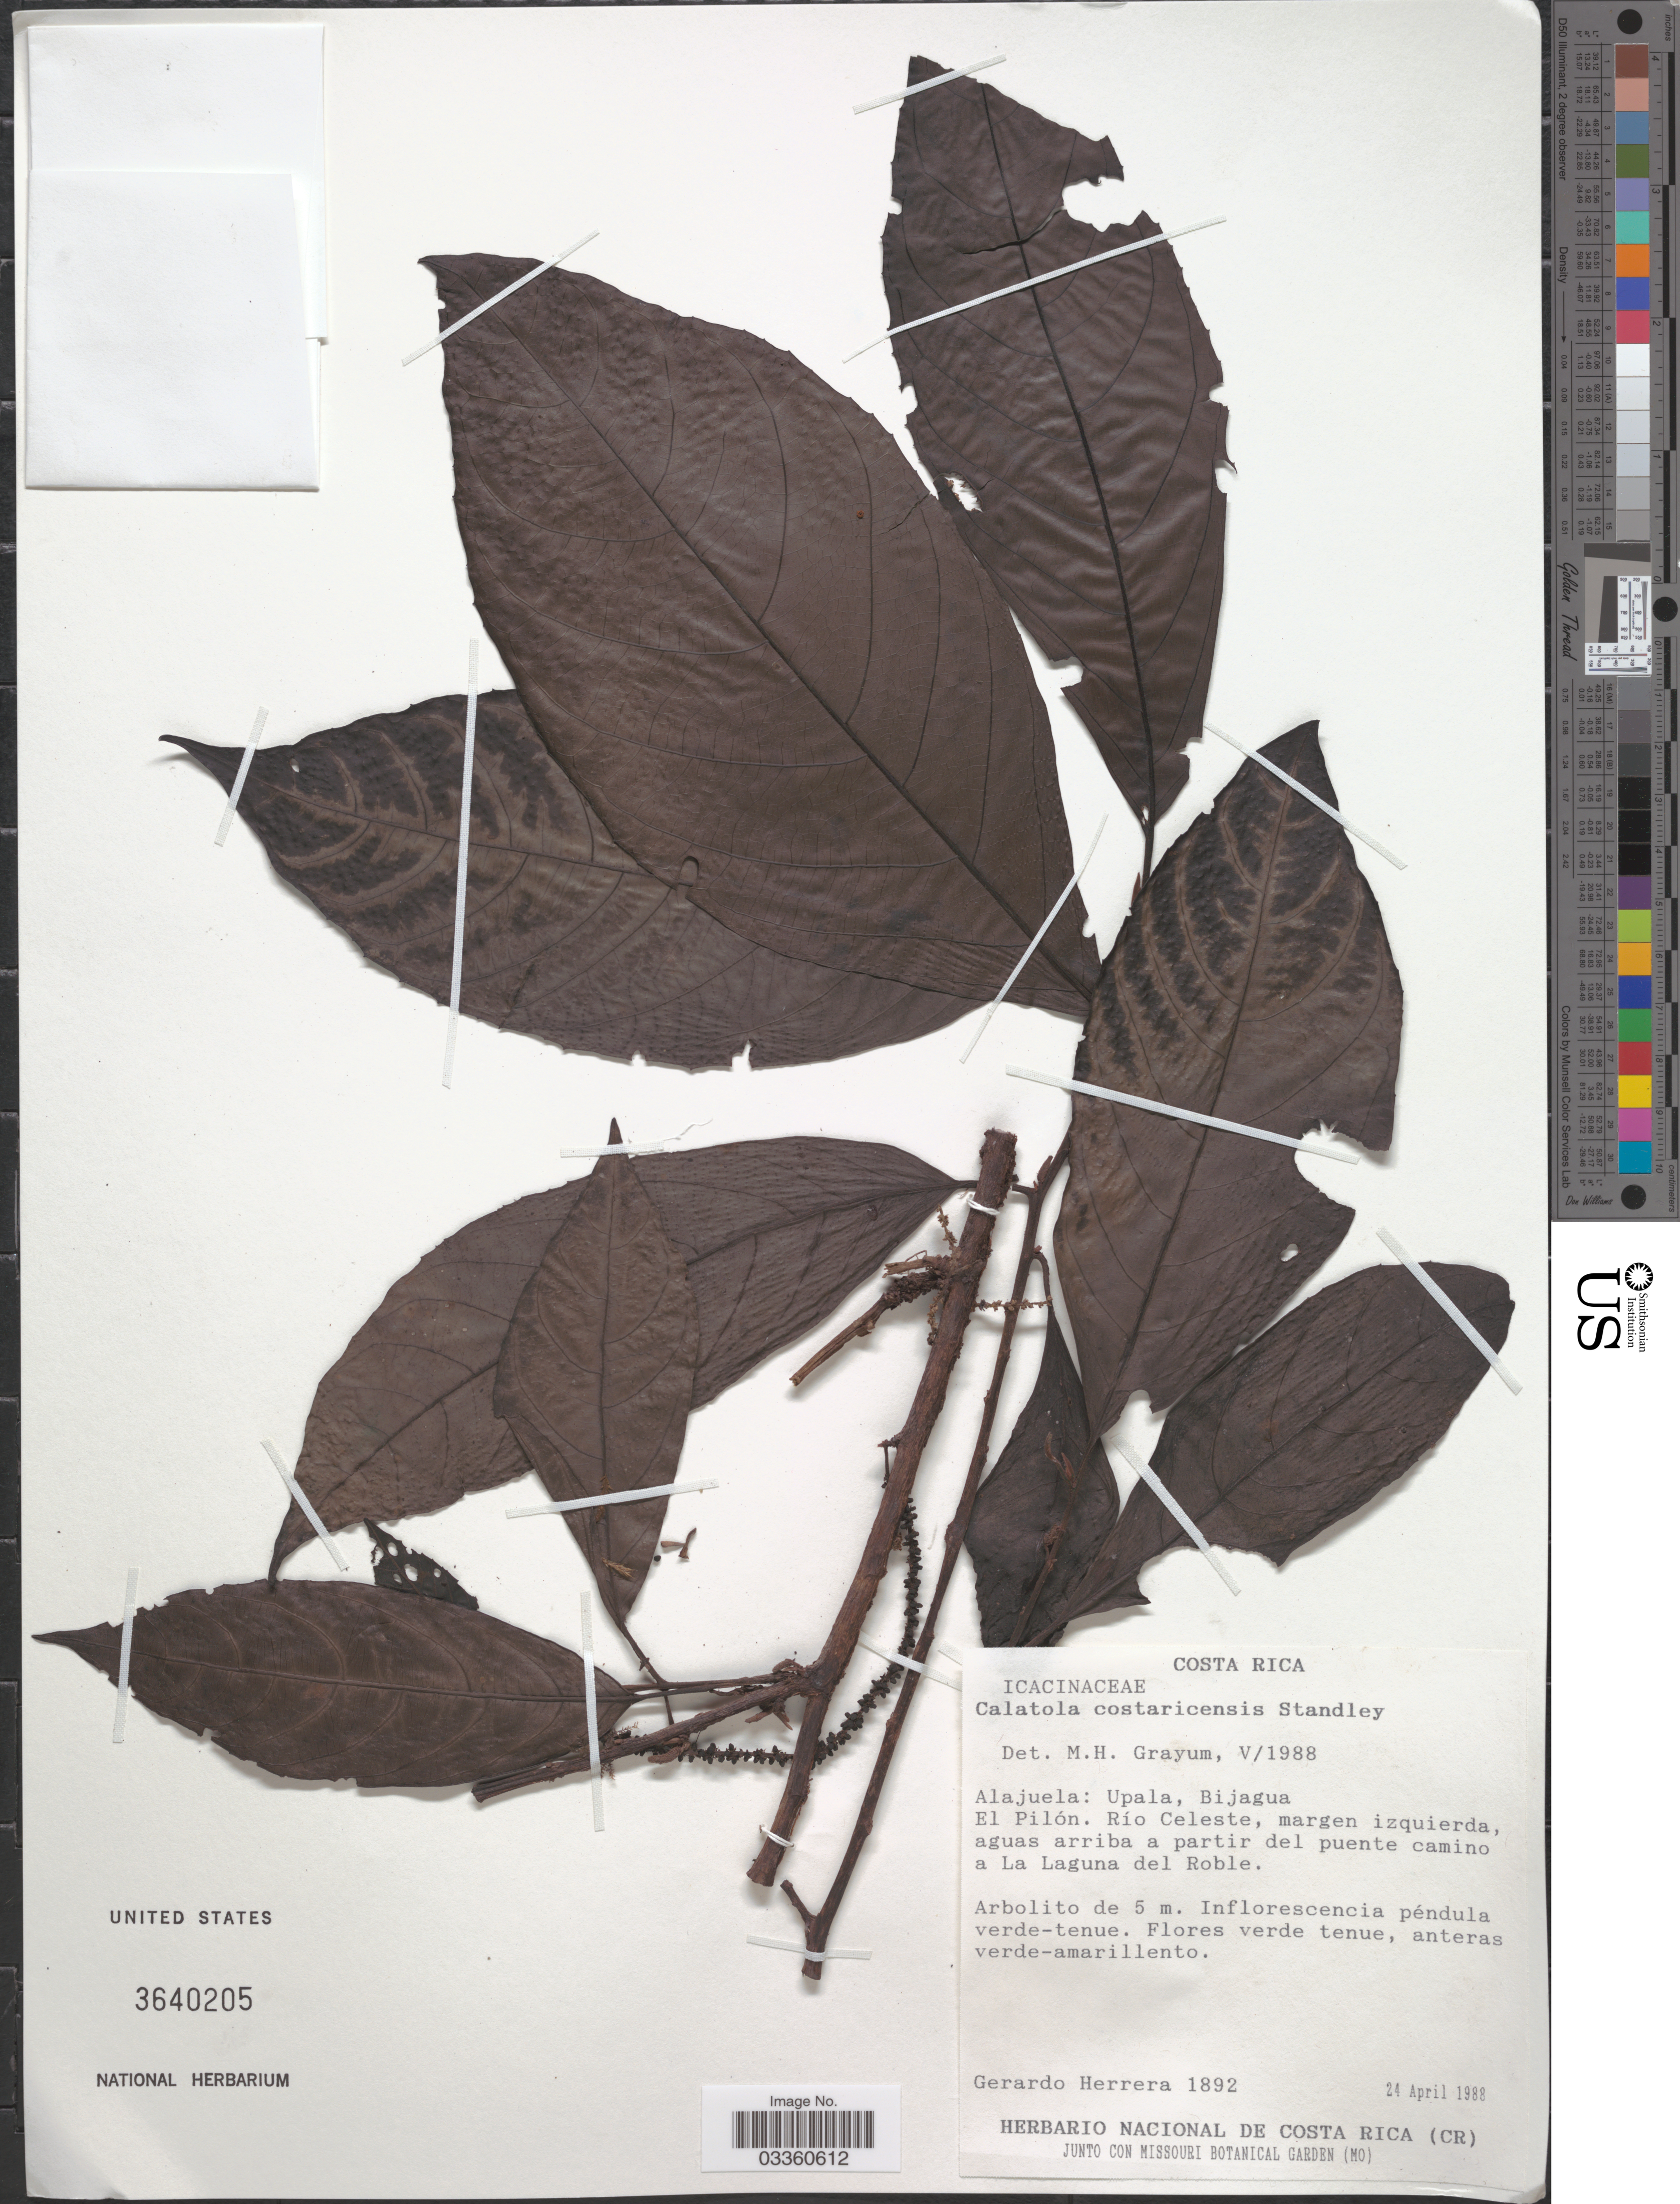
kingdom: Plantae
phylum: Tracheophyta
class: Magnoliopsida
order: Metteniusales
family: Metteniusaceae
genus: Calatola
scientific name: Calatola costaricensis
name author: Standl.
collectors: G. Herrera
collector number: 1892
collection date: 1988-04-24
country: Costa Rica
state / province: Alajuela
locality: Upala, Bijagua, El Pilón. Río Celeste, margen izquierda, aguas arriba a partir del puente camino a La Laguna del Roble.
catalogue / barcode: US 3640205